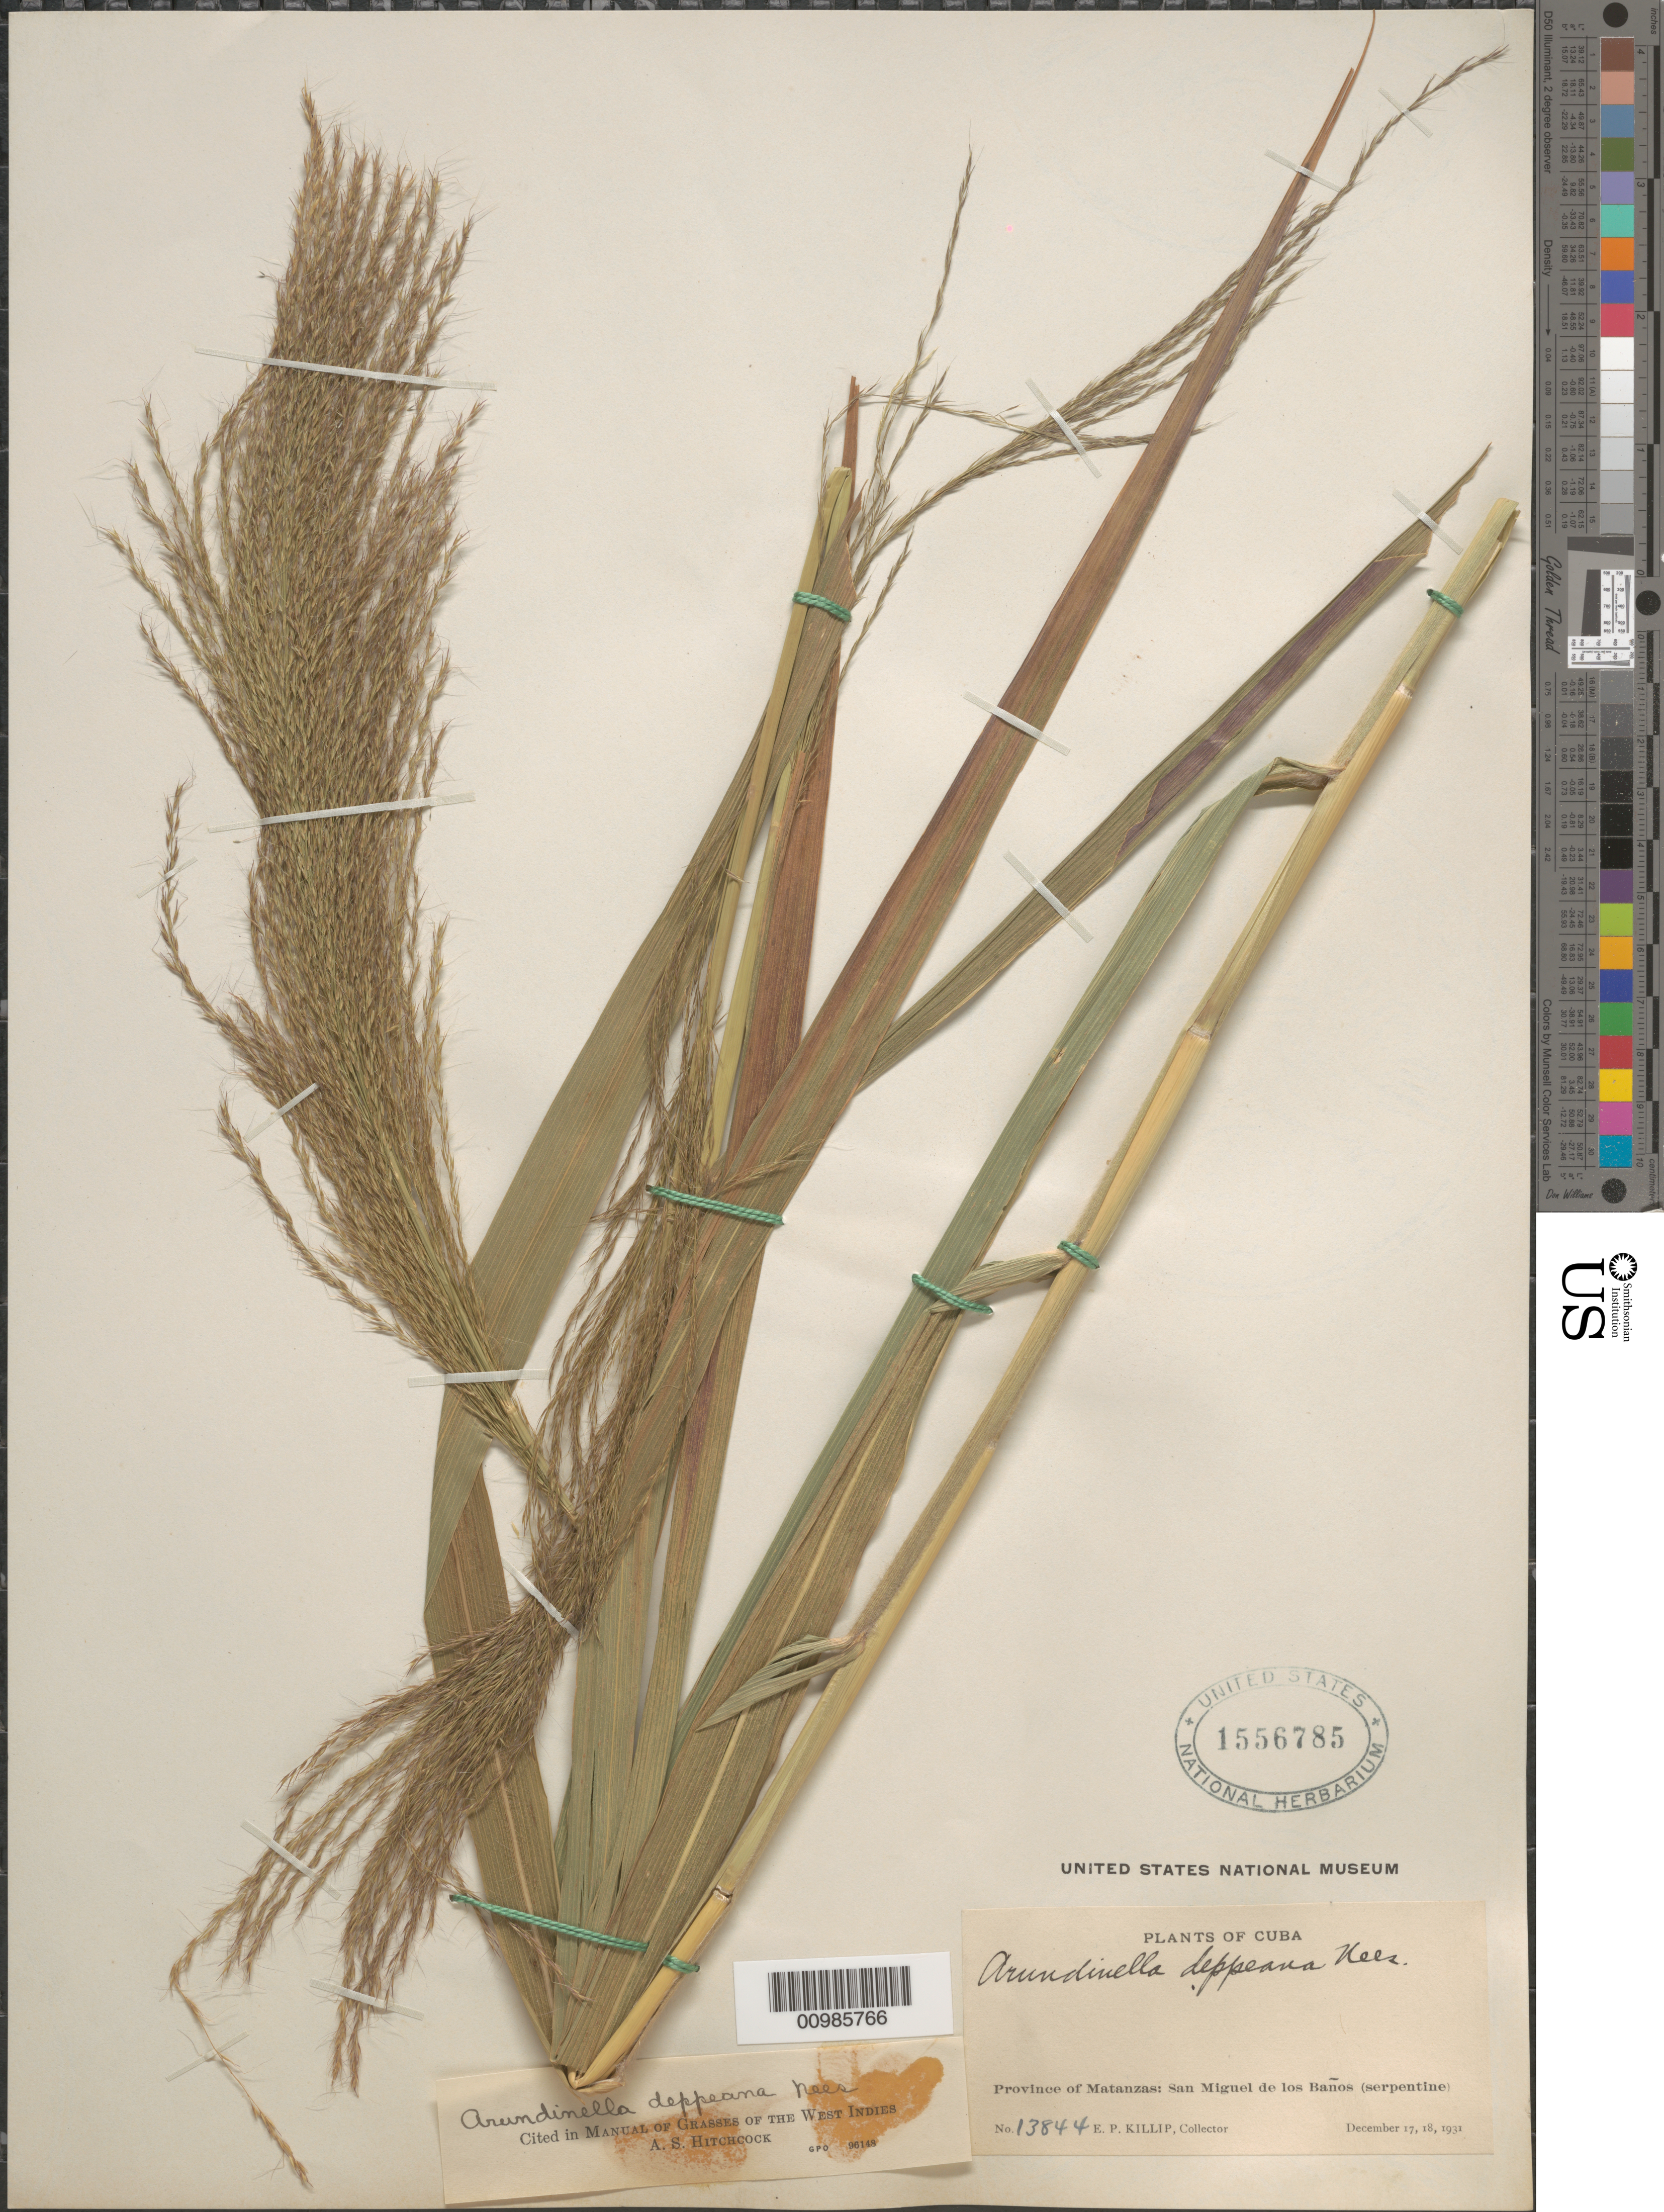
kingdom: Plantae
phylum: Tracheophyta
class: Liliopsida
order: Poales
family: Poaceae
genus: Arundinella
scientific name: Arundinella deppeana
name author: Nees ex Steud.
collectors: E. P. Killip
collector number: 13844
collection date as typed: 17 Dec 1931 to18 Dec 1931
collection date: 1931-12-17/1931-12-18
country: Cuba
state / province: Matanzas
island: Cuba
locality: San Miguel de los Banos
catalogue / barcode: US 1556785